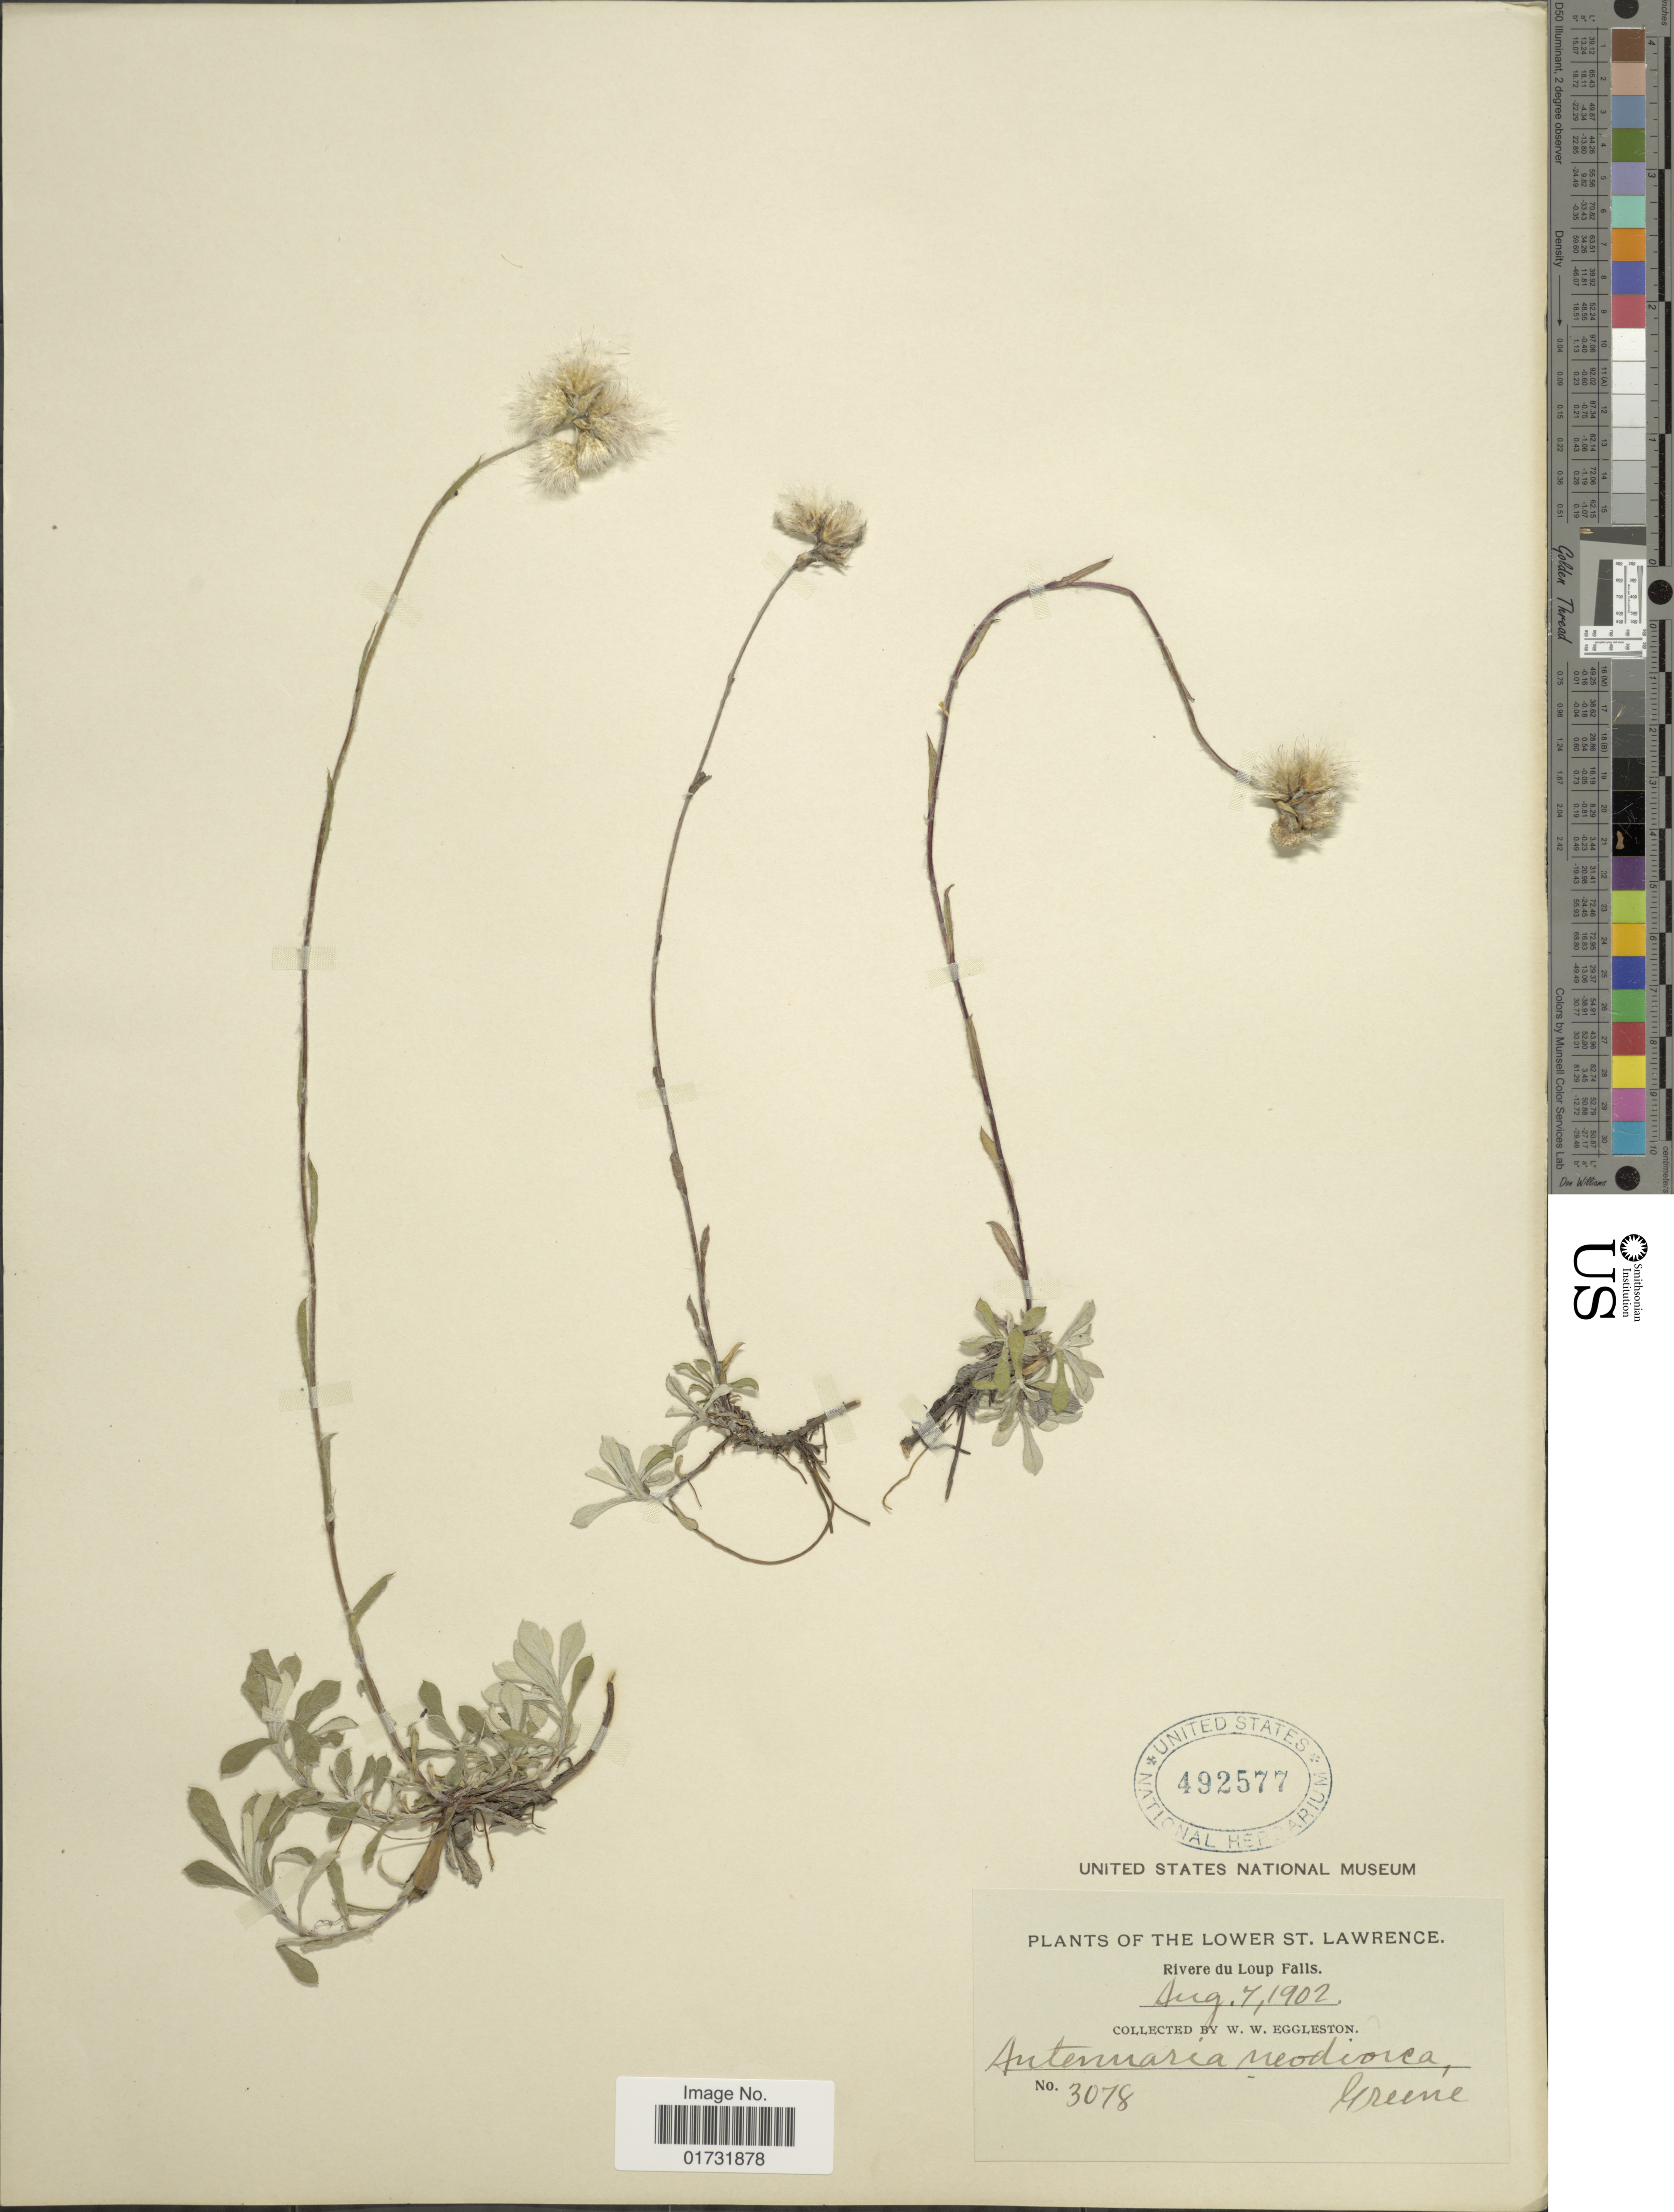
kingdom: Plantae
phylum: Tracheophyta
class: Magnoliopsida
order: Asterales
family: Asteraceae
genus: Antennaria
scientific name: Antennaria neodioica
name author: Greene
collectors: W. W. Eggleston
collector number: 3078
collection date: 1902-08-07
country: Canada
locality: Lower St. Lawrence. Rivere du Loup Falls.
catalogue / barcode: US 492577